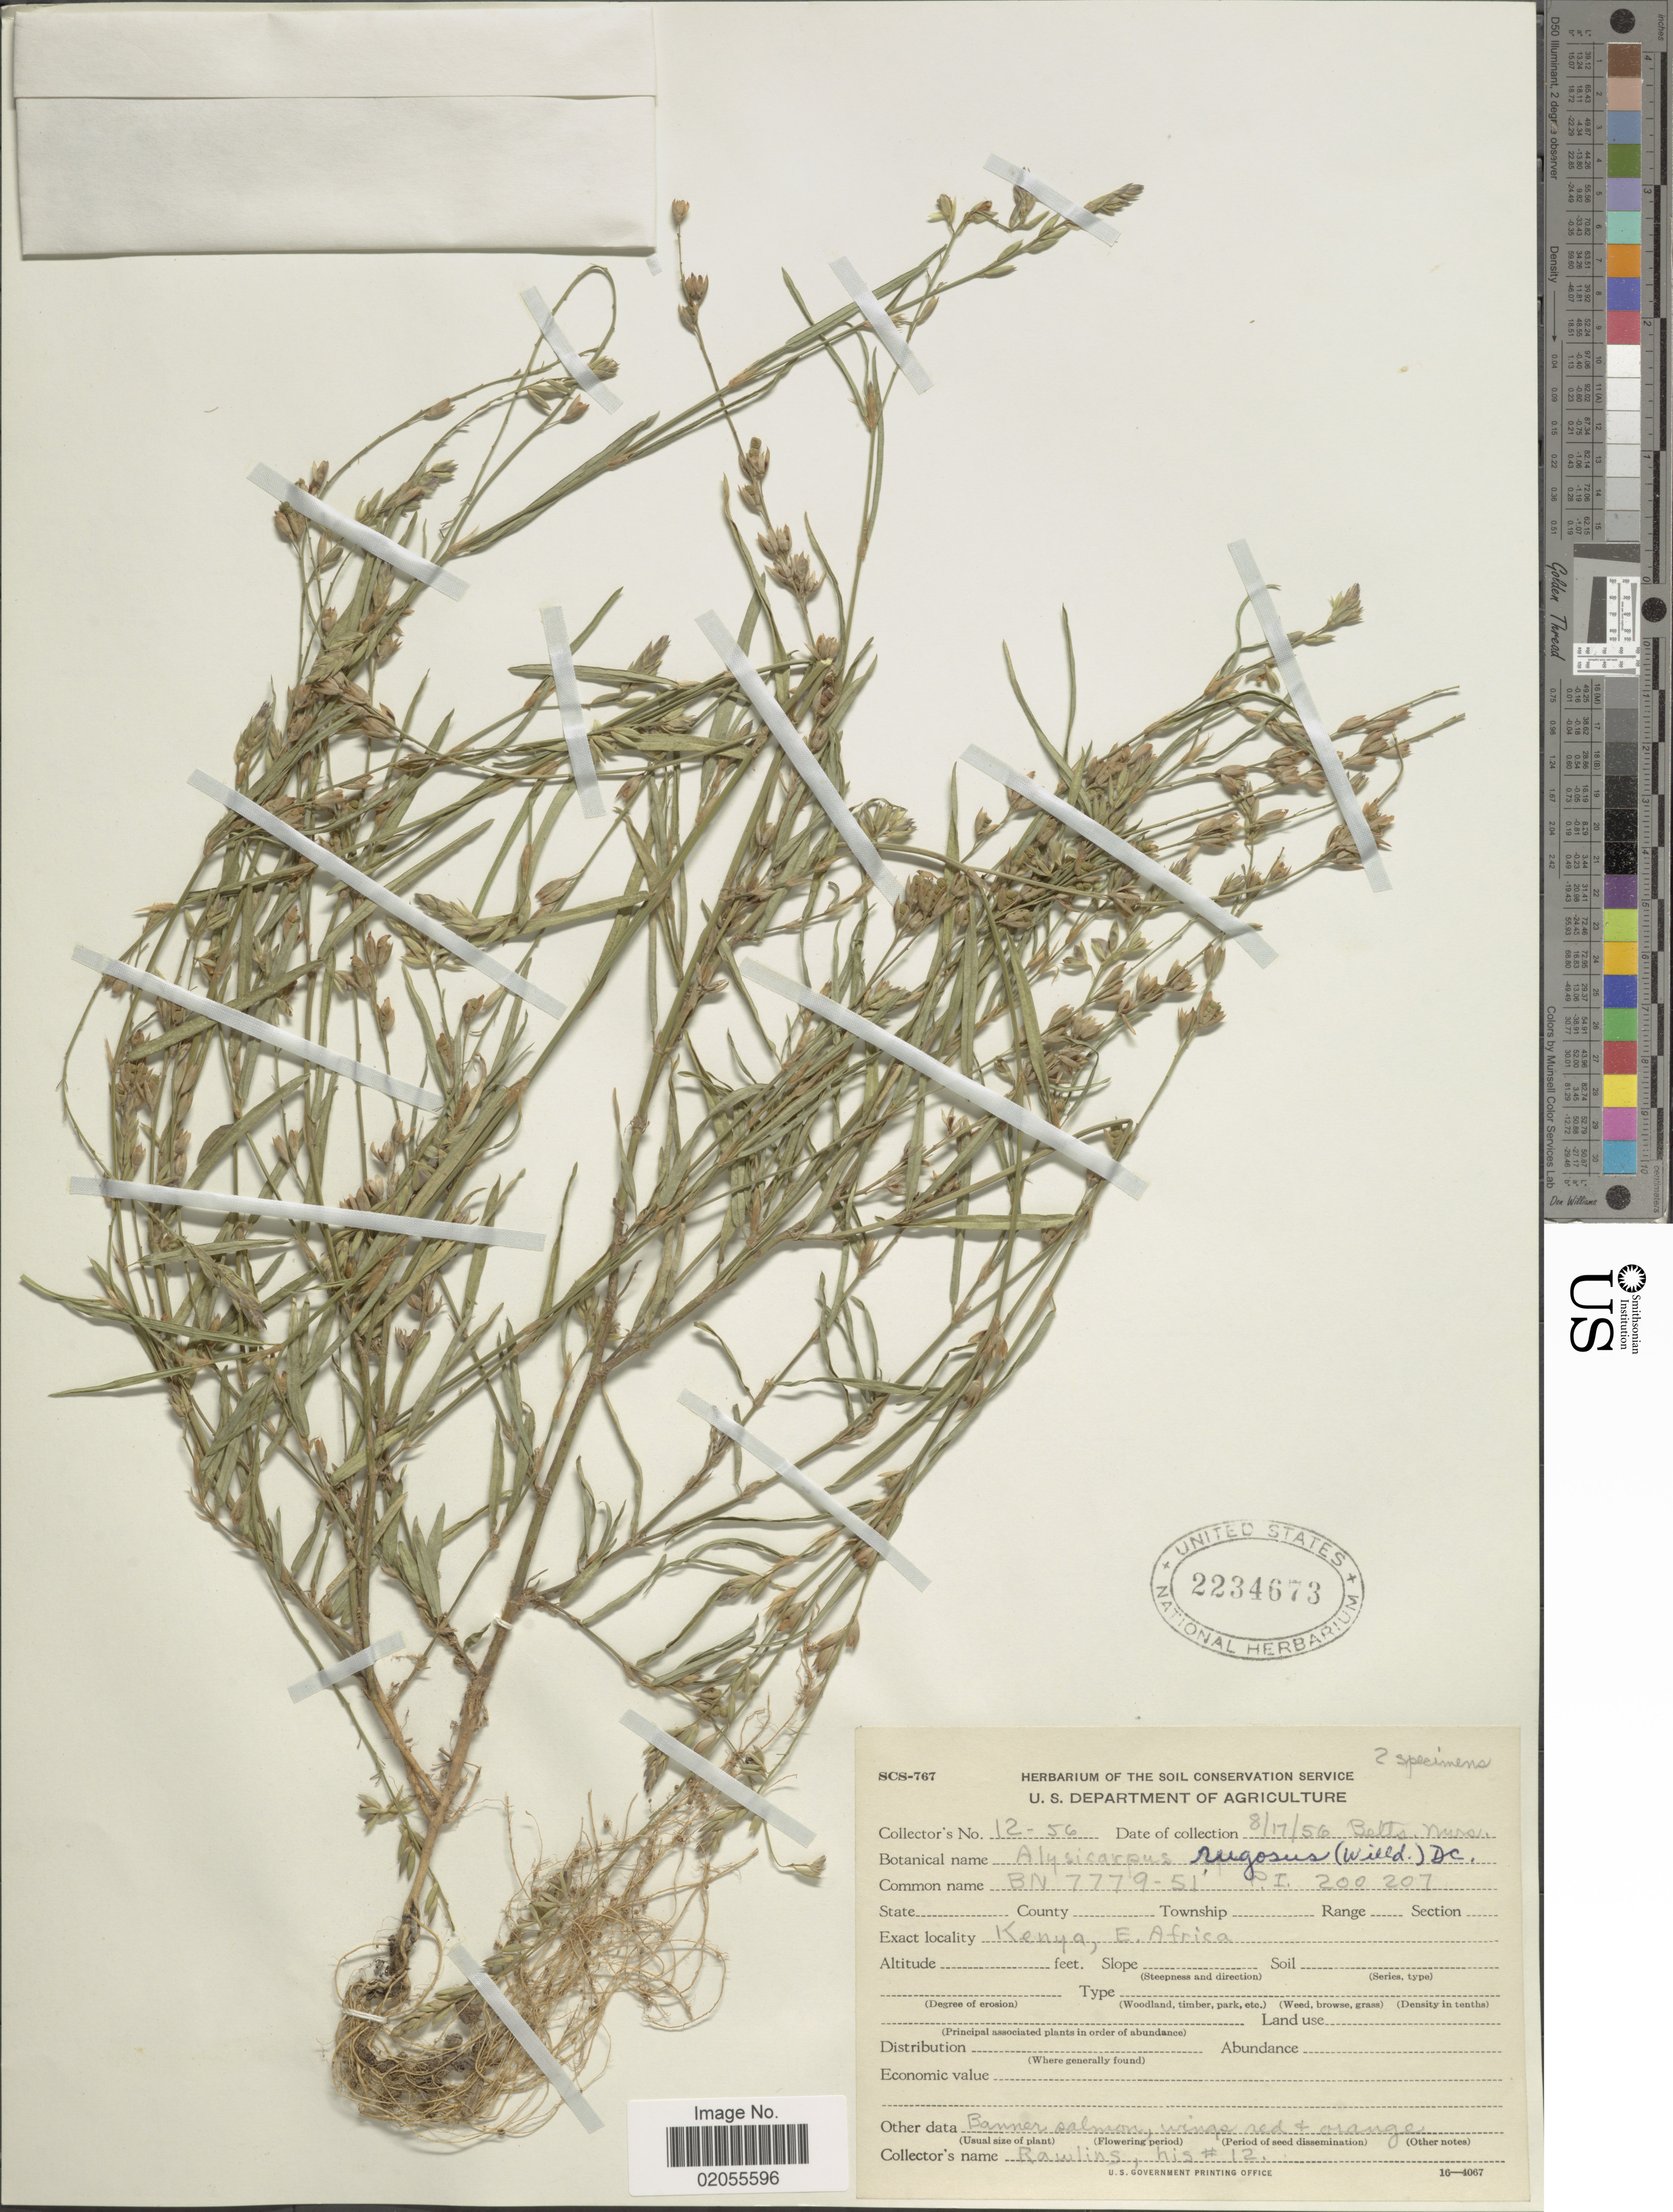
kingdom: Plantae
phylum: Tracheophyta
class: Magnoliopsida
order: Fabales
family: Fabaceae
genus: Alysicarpus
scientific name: Alysicarpus rugosus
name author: (Willd.) DC.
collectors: -. Rawlins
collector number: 12-56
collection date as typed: Transcribed d/m/y: 17/8/56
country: Kenya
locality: E. Africa, Belts, Nurou [interpreted]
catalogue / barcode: US 2234673